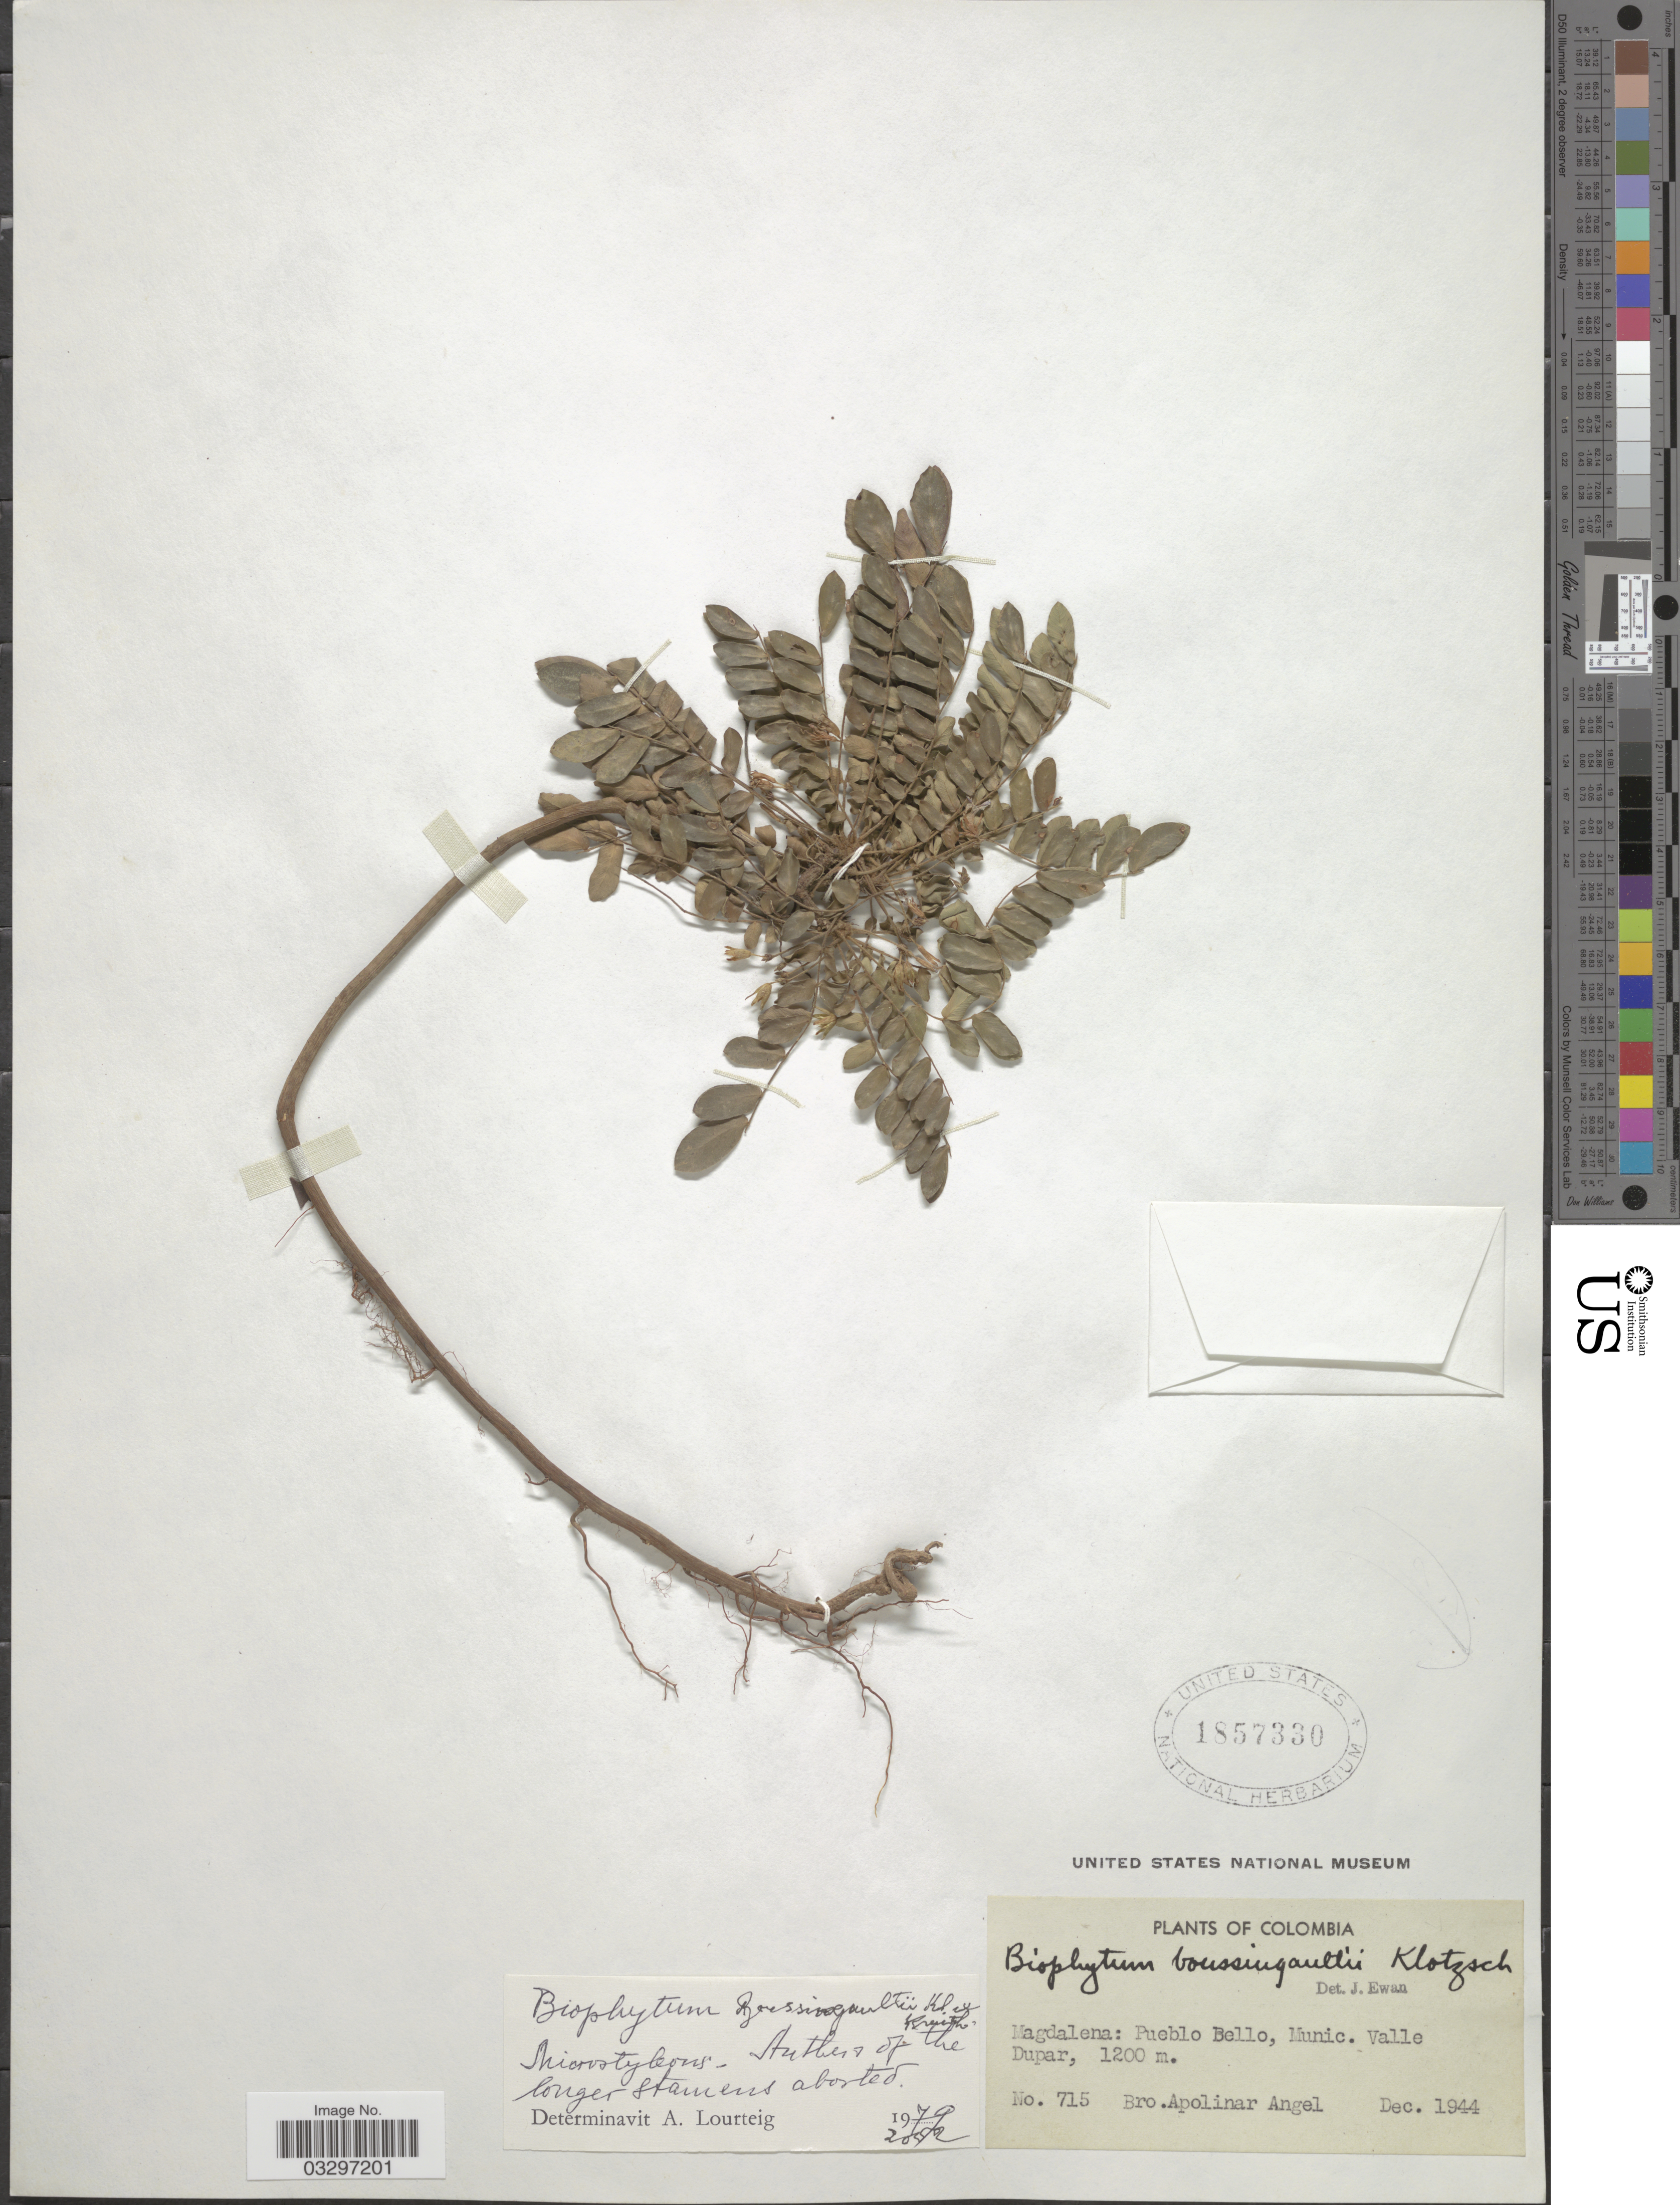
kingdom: Plantae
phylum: Tracheophyta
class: Magnoliopsida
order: Oxalidales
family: Oxalidaceae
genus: Biophytum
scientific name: Biophytum boussingaultii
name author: Klotzsch ex R. Knuth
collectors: Bro. Apolinar A.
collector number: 715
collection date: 1944-12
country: Colombia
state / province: Magdalena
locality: Pueblo Bello, Munic. Valle Dupar.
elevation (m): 1200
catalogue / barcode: US 1857330